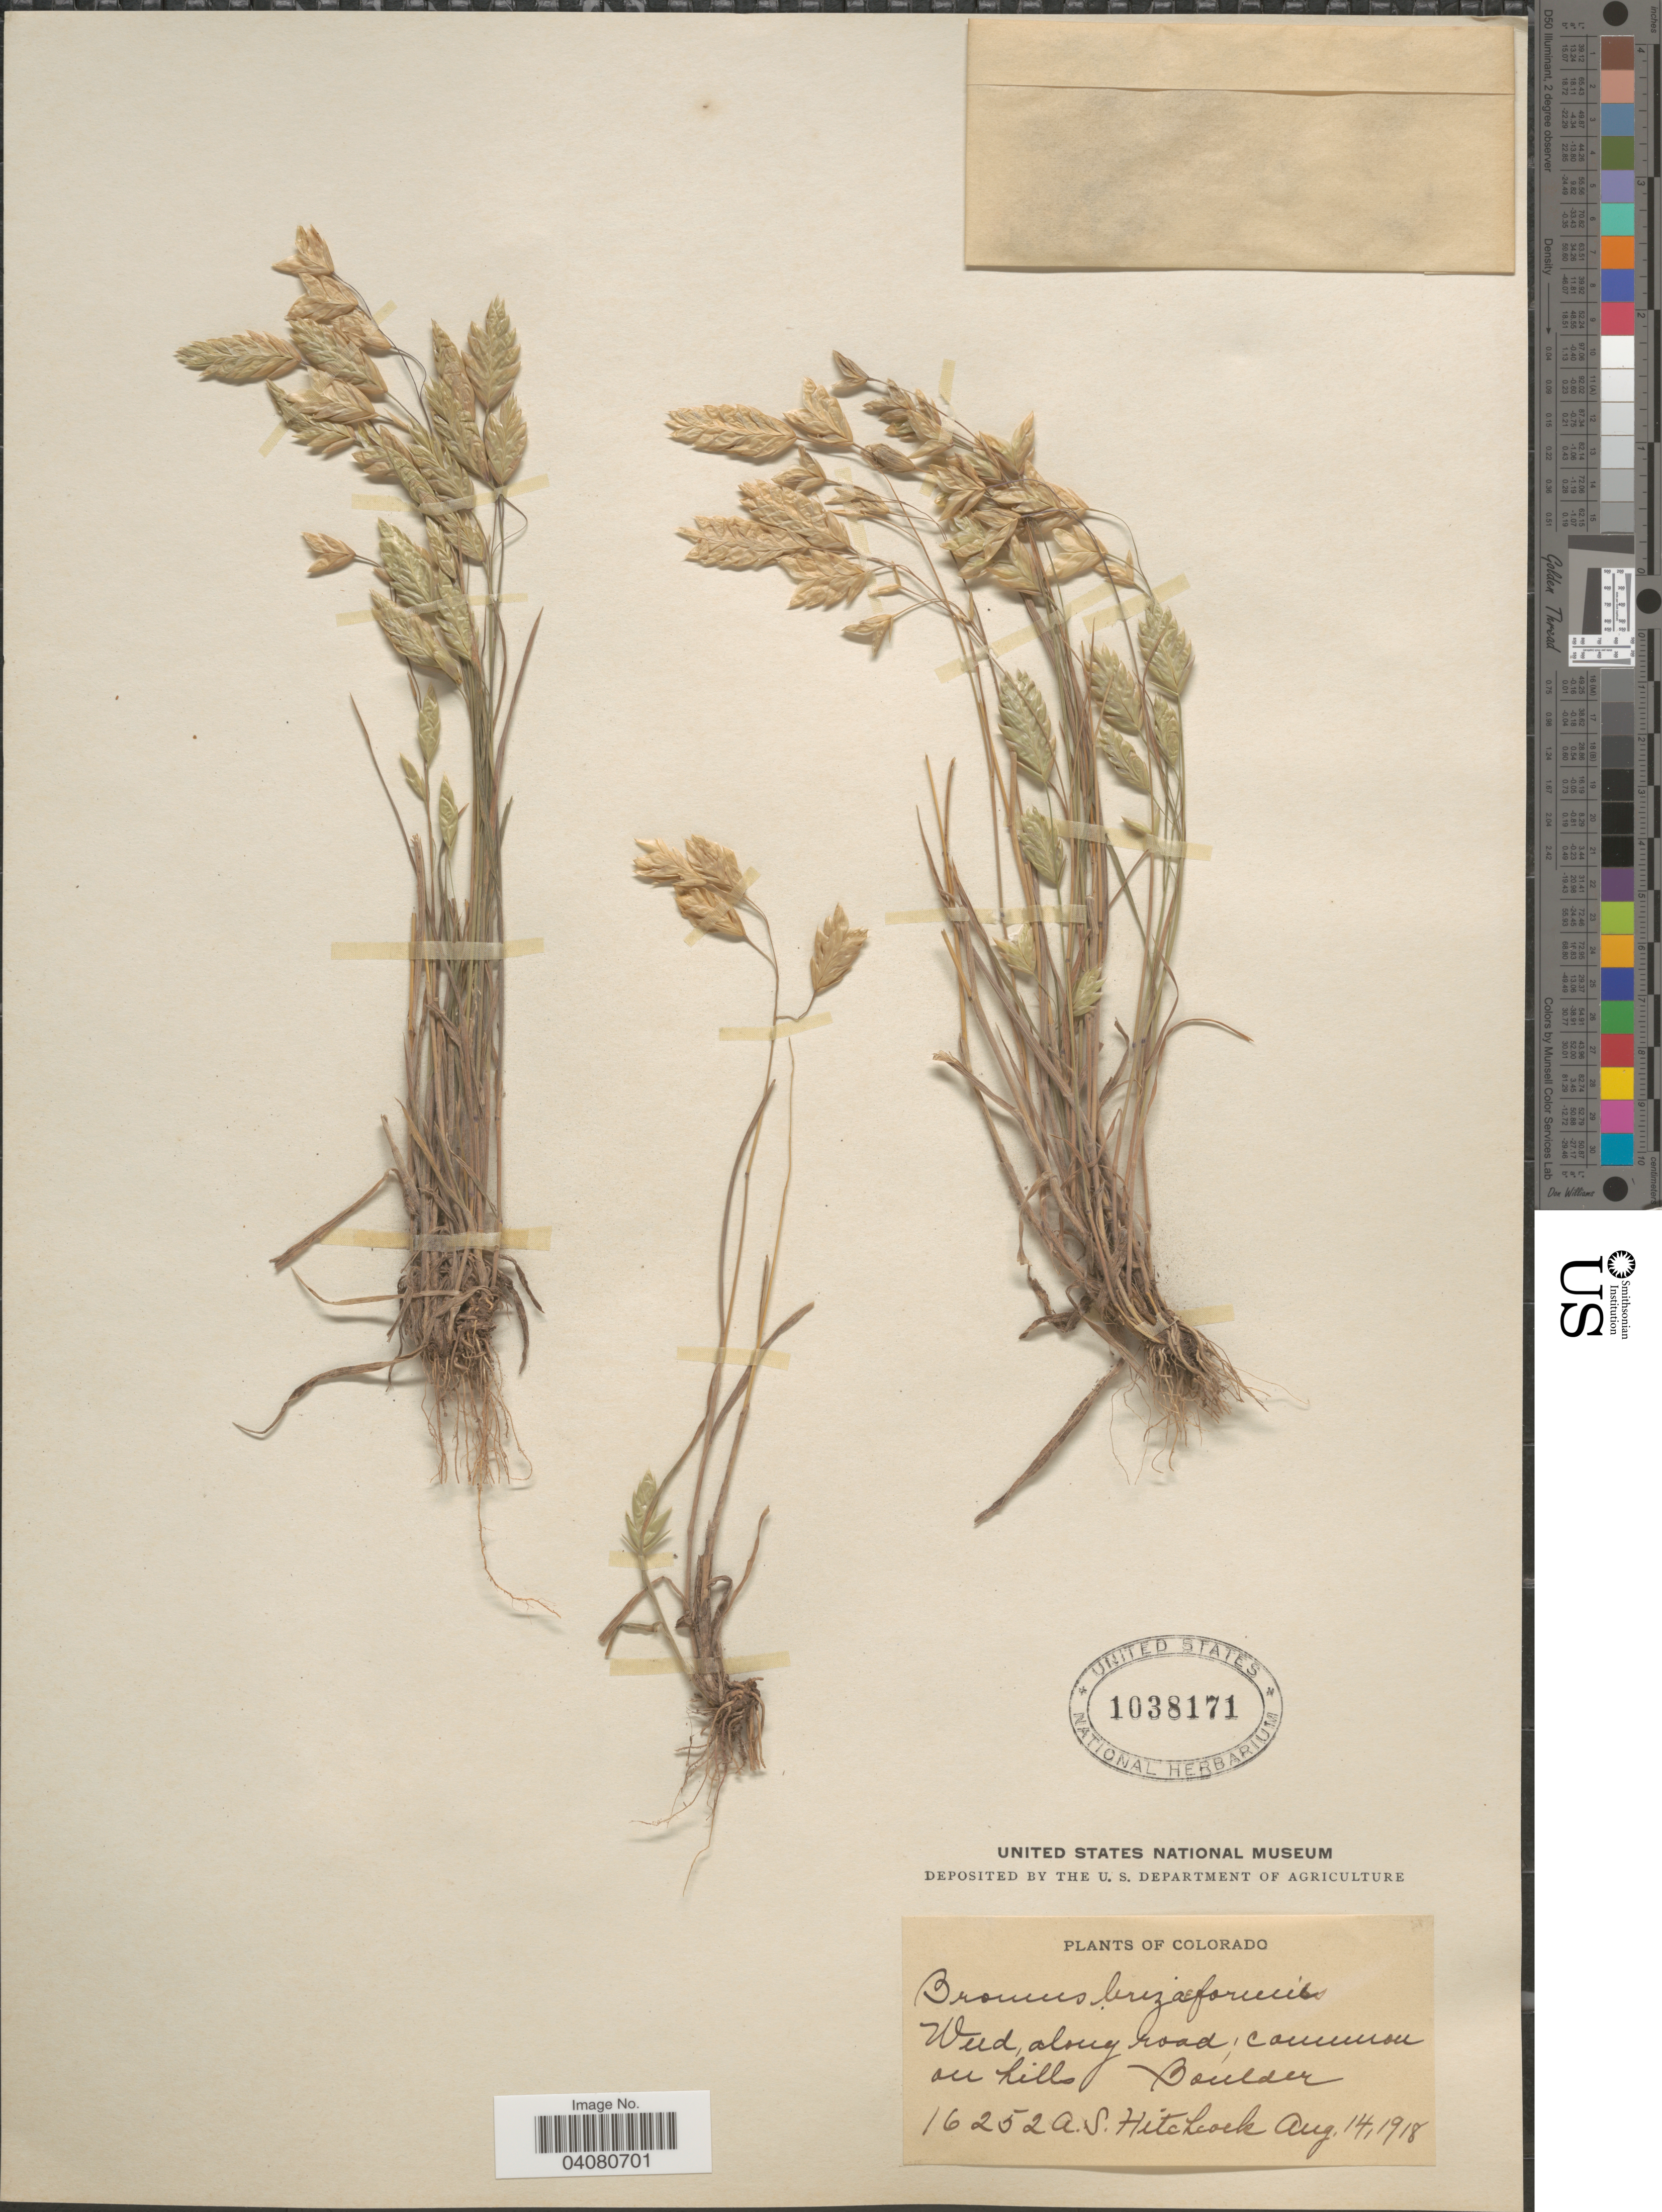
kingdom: Plantae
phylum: Tracheophyta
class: Liliopsida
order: Poales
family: Poaceae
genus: Bromus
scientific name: Bromus briziformis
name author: Fisch. & C.A. Mey.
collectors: A. S. Hitchcock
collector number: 16252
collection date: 1918-08-14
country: United States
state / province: Colorado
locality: Weed, along road; common on hills Boulder.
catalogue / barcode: US 1038171